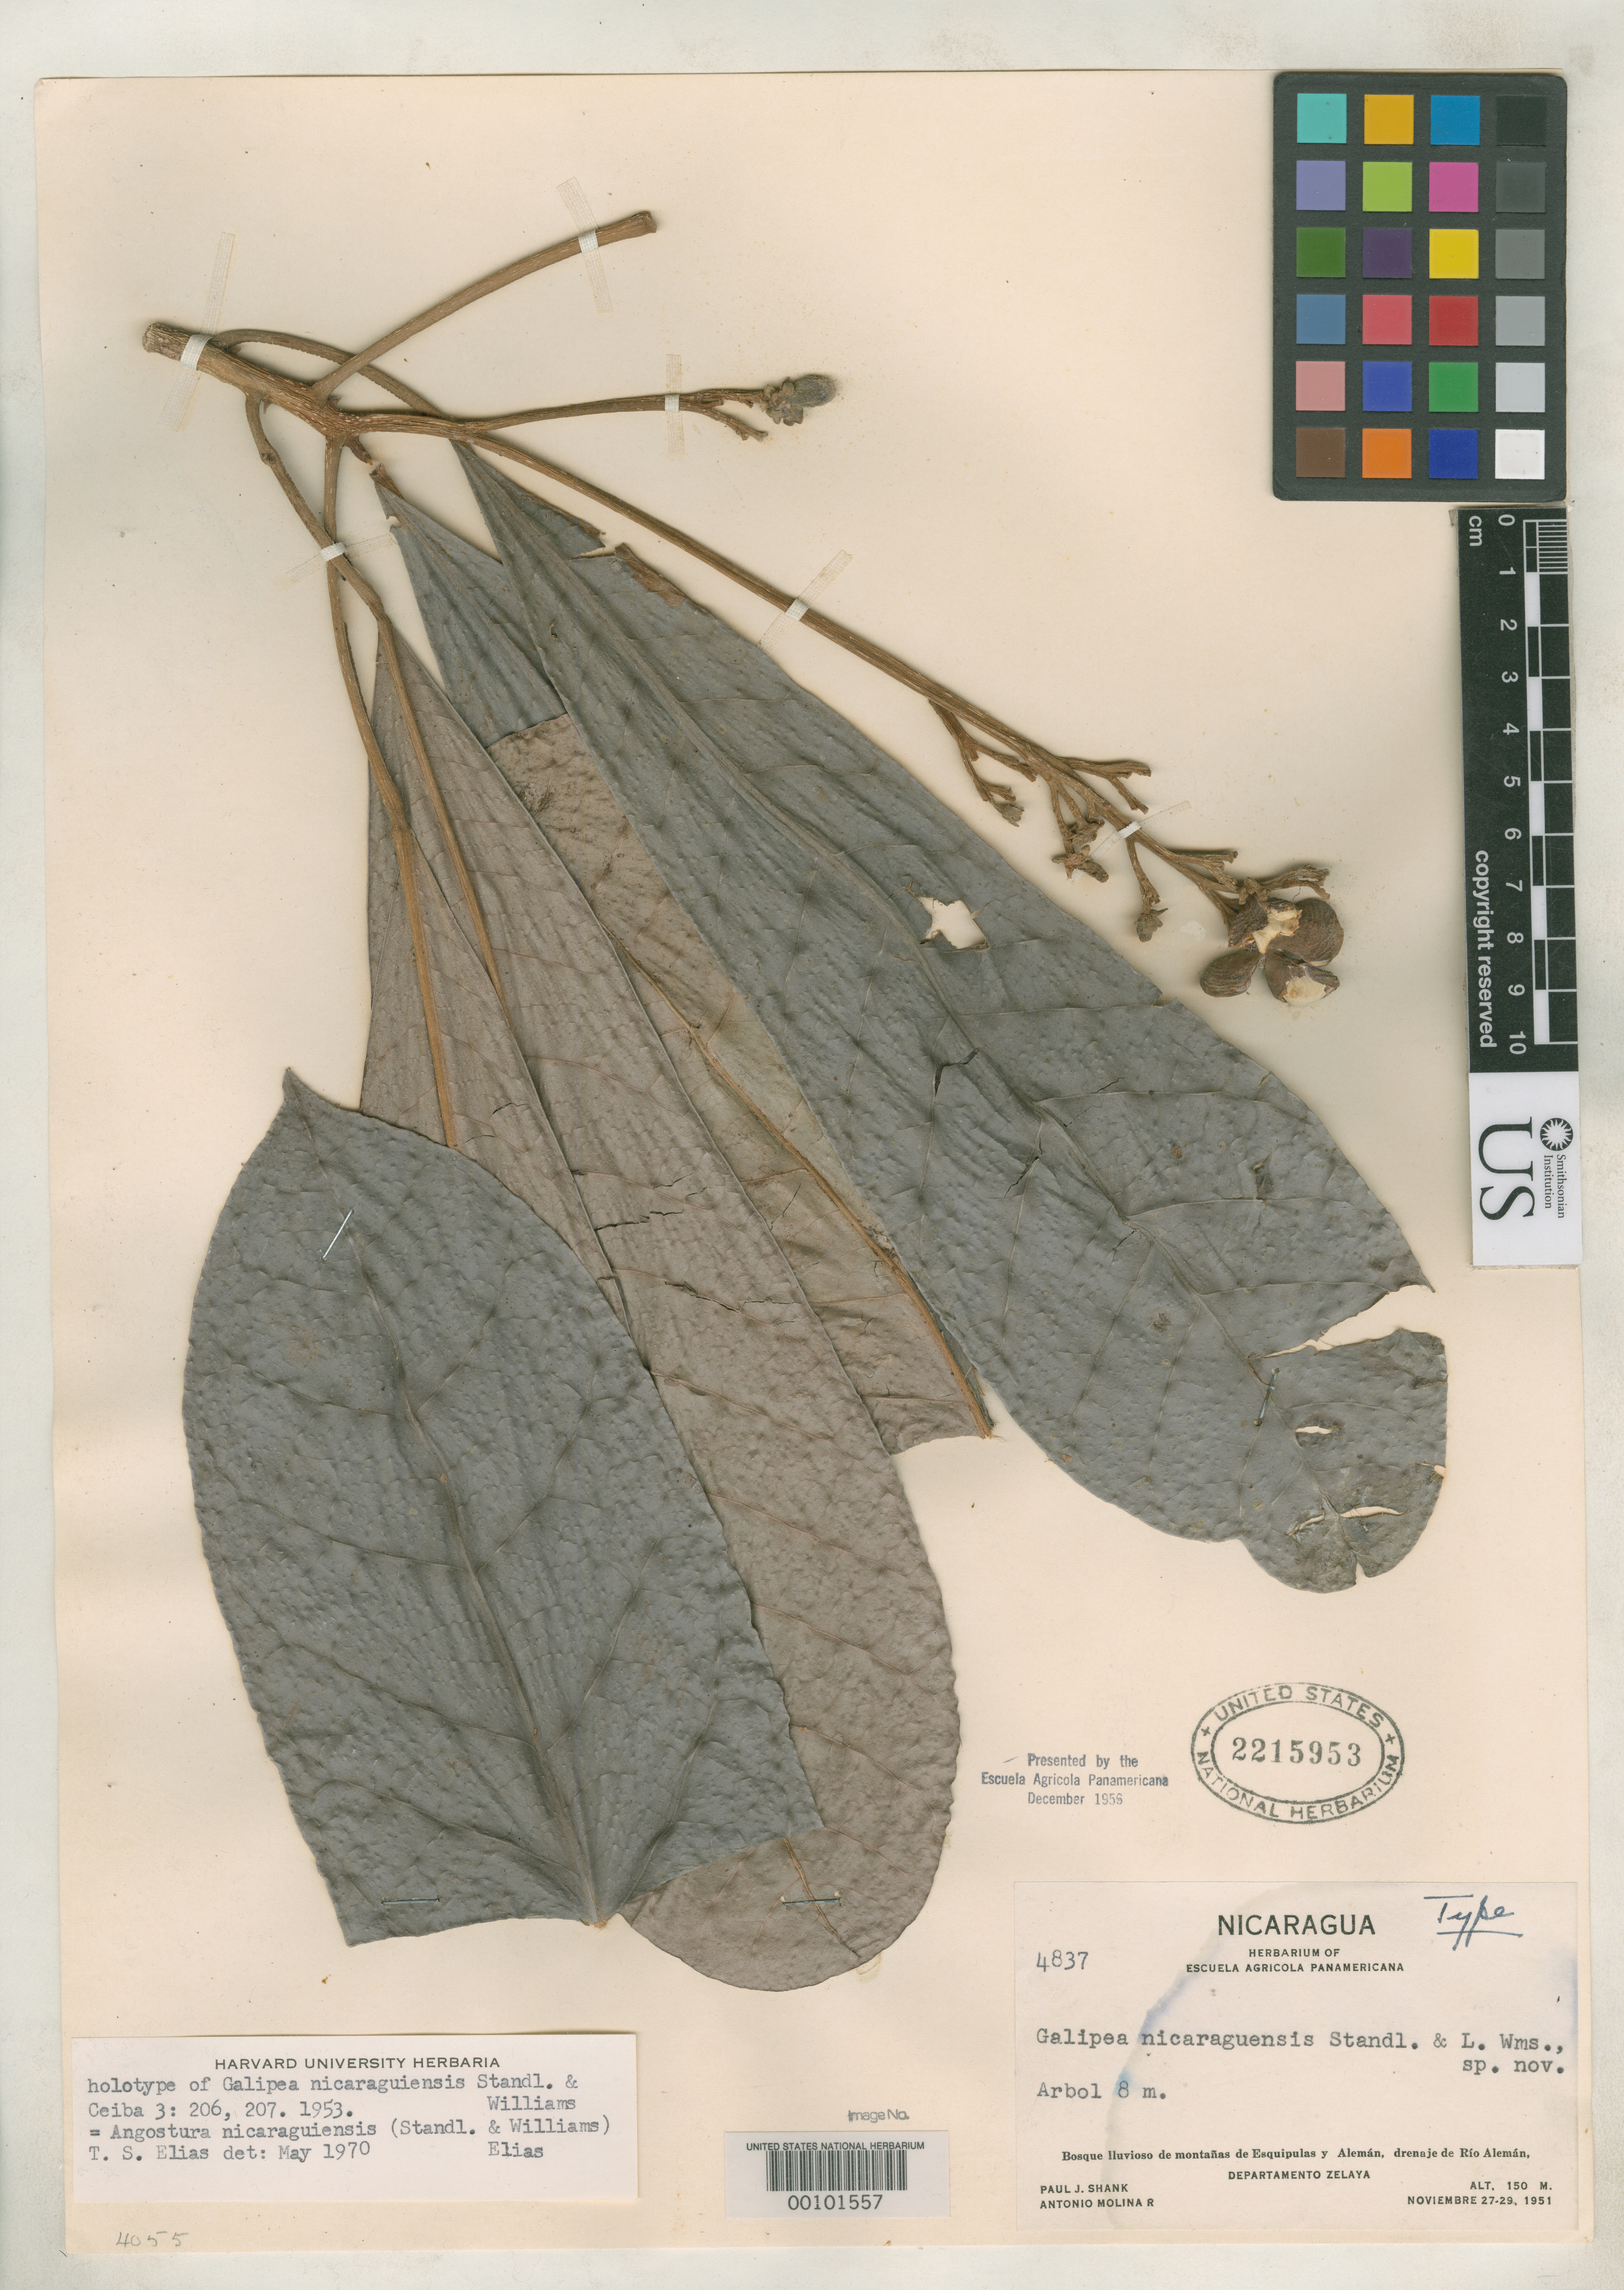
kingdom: Plantae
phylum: Tracheophyta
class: Magnoliopsida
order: Sapindales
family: Rutaceae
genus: Galipea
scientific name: Galipea nicaraguensis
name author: Standl. & L.O. Williams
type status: Holotype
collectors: P. J. Shank & A. Molina R.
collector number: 4837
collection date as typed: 27 Nov 1951 to 29 Nov 1951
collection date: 1951-11-27/1951-11-29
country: Nicaragua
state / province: Atlántico Norte / Atlántico Sur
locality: Esquipulas Andaleman mts., Rio Aleman.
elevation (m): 150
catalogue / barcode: US 2215953